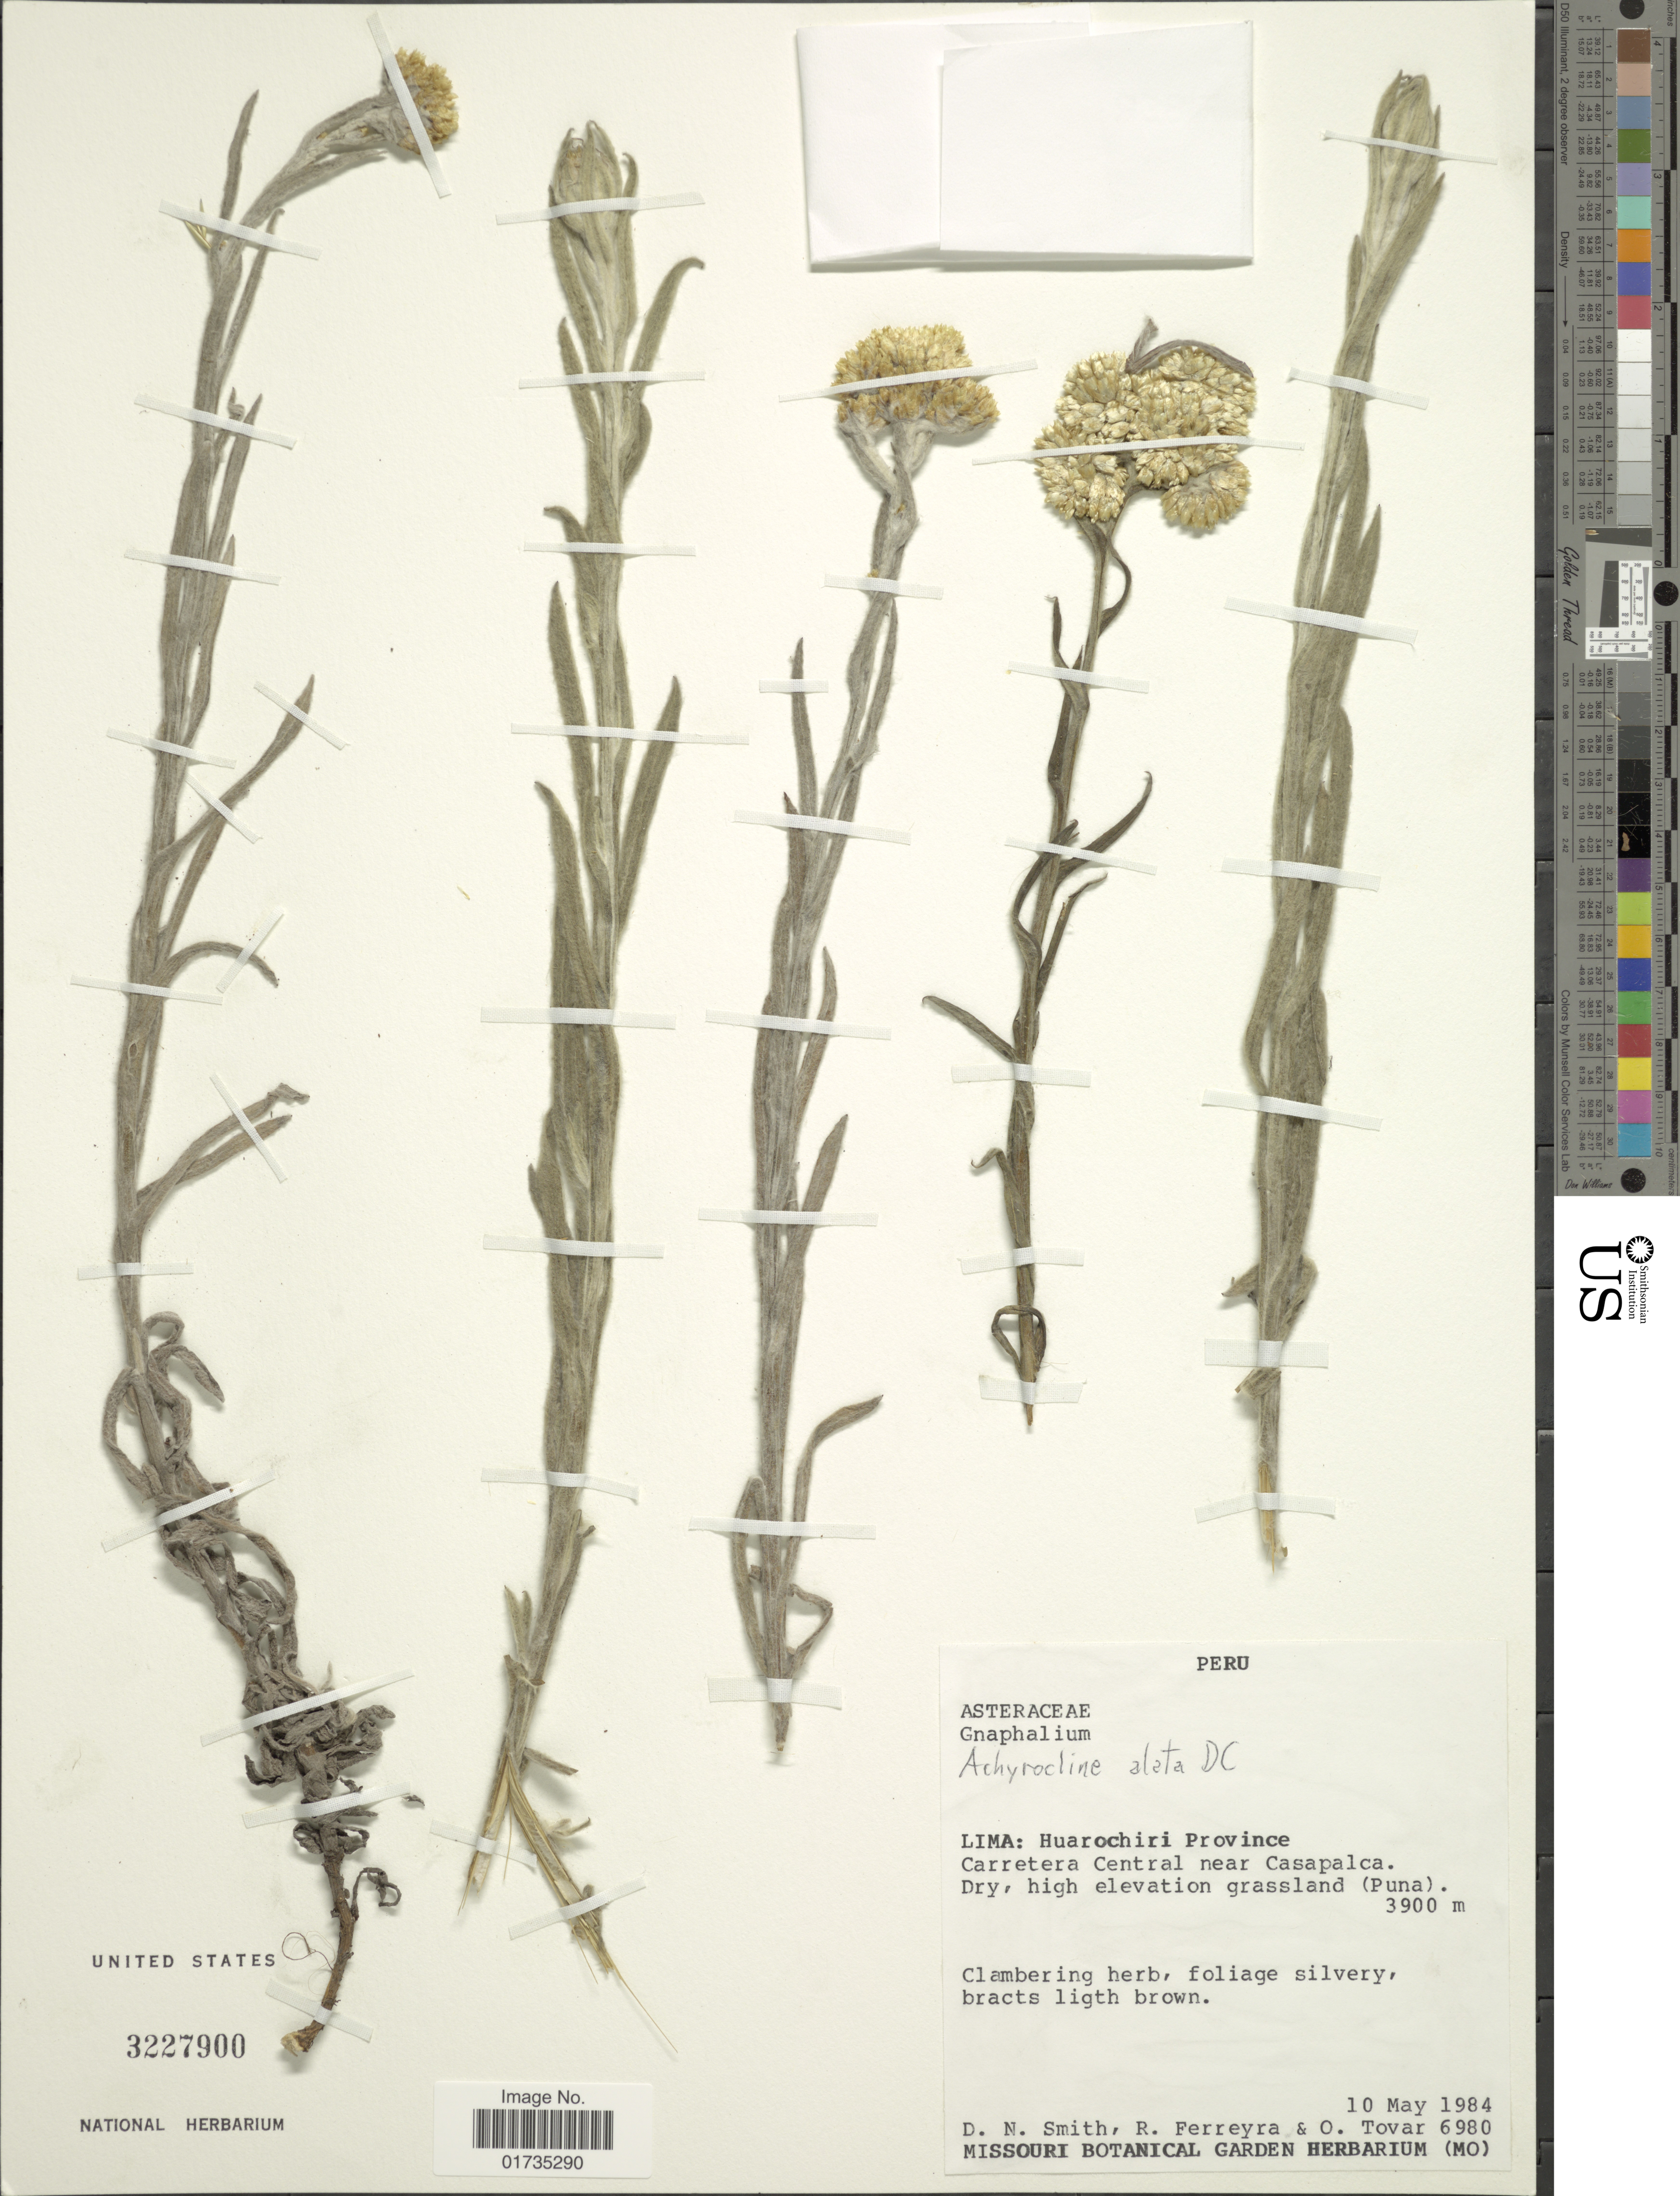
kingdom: Plantae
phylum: Tracheophyta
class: Magnoliopsida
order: Asterales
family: Asteraceae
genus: Achyrocline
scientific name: Achyrocline alata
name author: (Kunth) DC.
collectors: D. Smith, R. A. Ferreyra & Ó. Tovar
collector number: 6980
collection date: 1984-05-10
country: Peru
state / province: Lima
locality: Peru, Lima: Huarochiri Province. Carretera Central near Casapalca.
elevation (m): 3900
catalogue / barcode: US 3227900